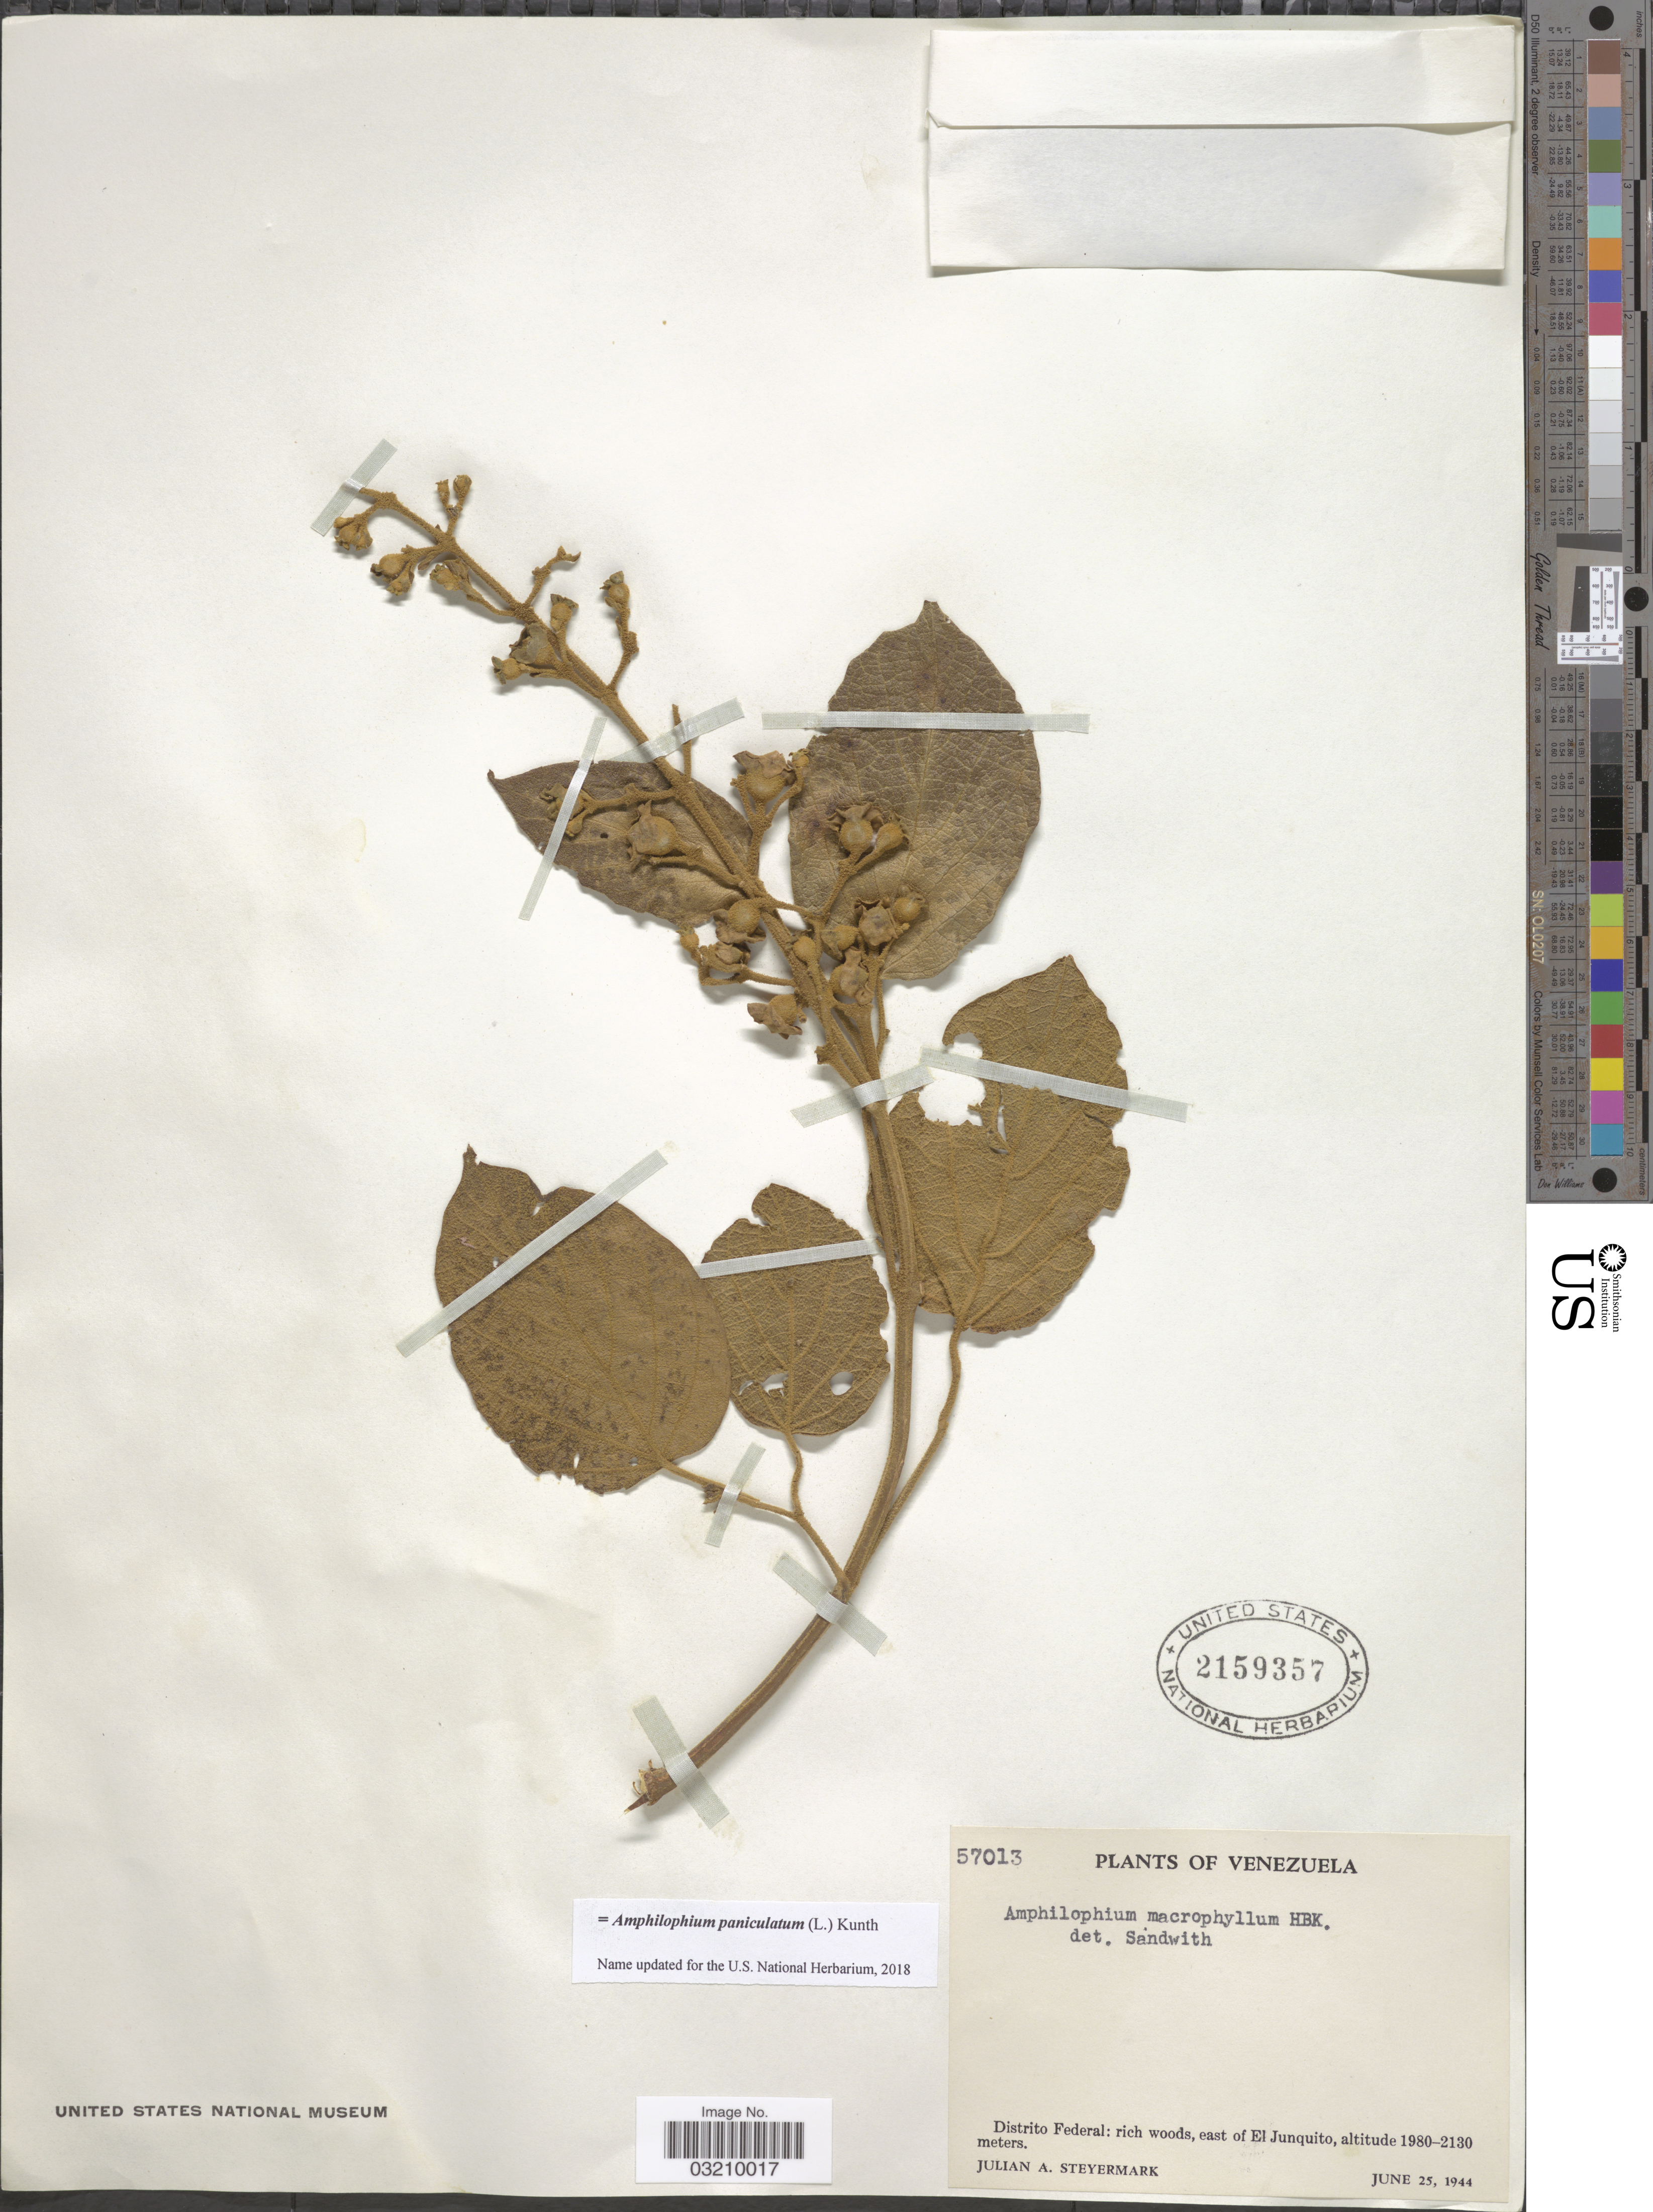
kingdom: Plantae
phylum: Tracheophyta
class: Magnoliopsida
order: Lamiales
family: Bignoniaceae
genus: Amphilophium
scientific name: Amphilophium paniculatum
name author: (L.) Kunth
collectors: J. Steyermark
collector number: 57013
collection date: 1944-06-25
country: Venezuela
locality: Distrito Federal: rich woods, east of El Junquito.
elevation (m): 1980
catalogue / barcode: US 2159357